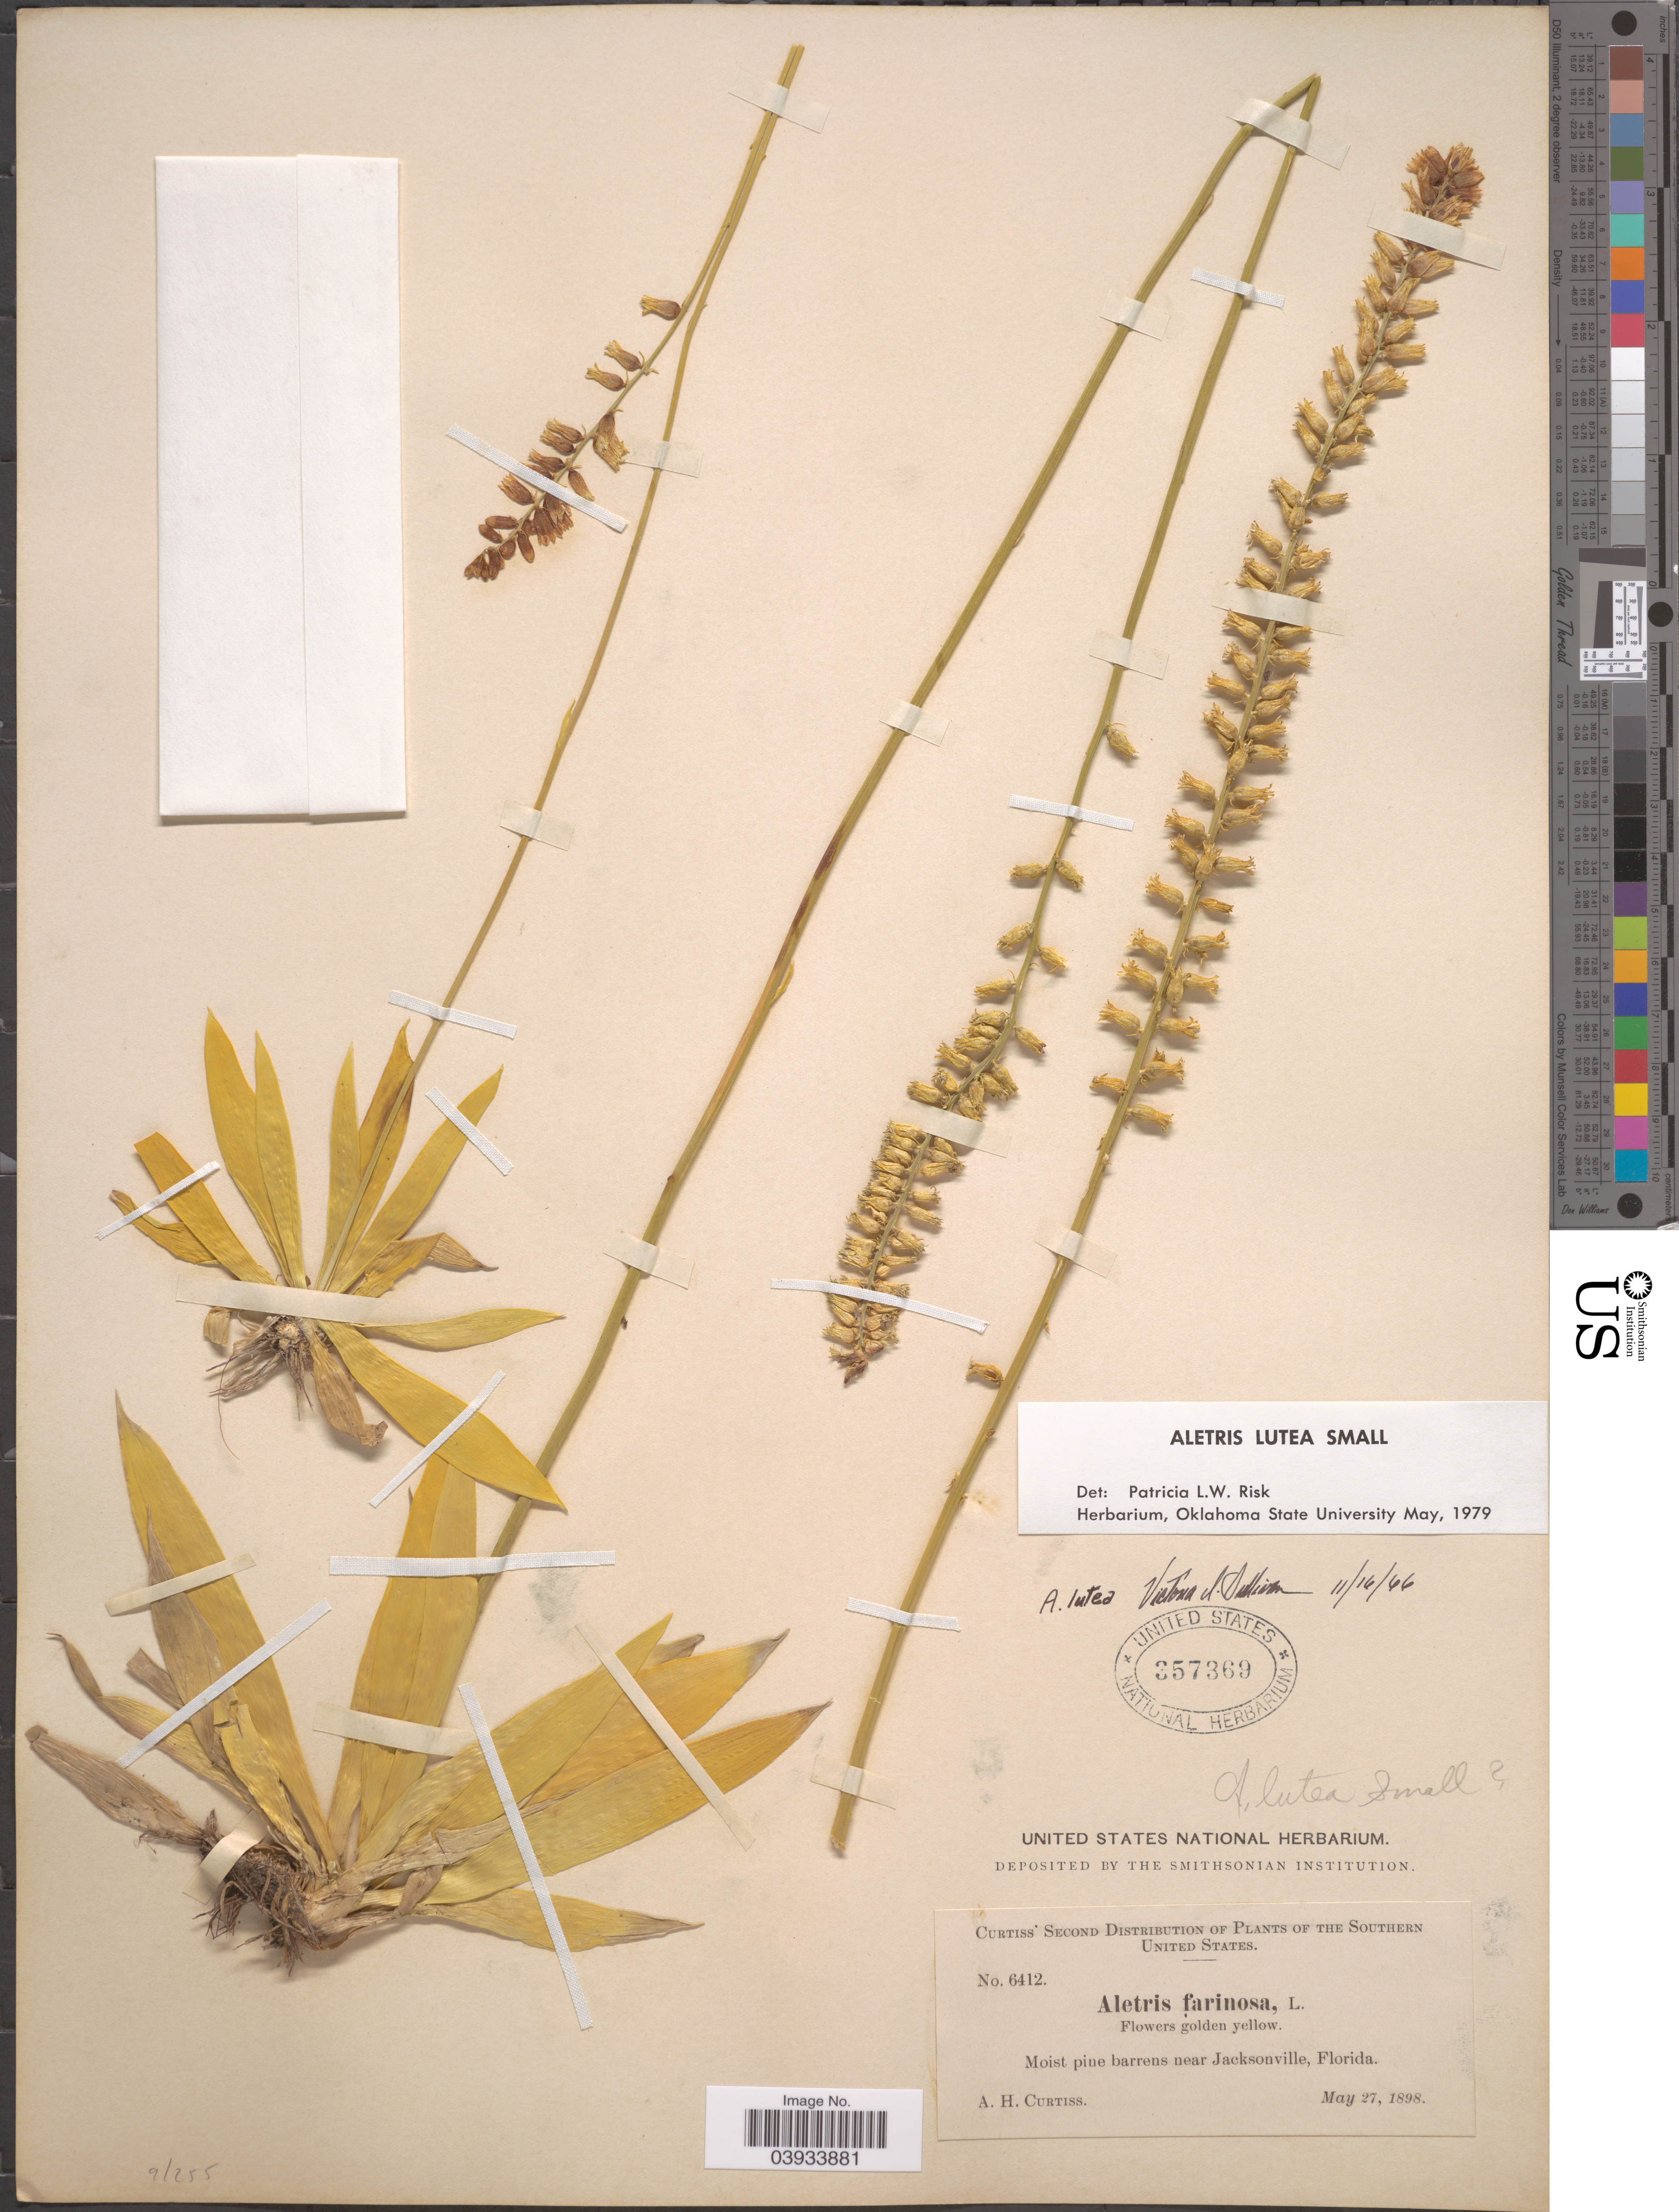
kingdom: Plantae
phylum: Tracheophyta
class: Liliopsida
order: Dioscoreales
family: Nartheciaceae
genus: Aletris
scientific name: Aletris lutea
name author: Small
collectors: A. H. Curtiss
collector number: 6412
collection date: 1898-05-27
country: United States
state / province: Florida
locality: The Southern United States. Near Jacksonville.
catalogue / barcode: US 357369